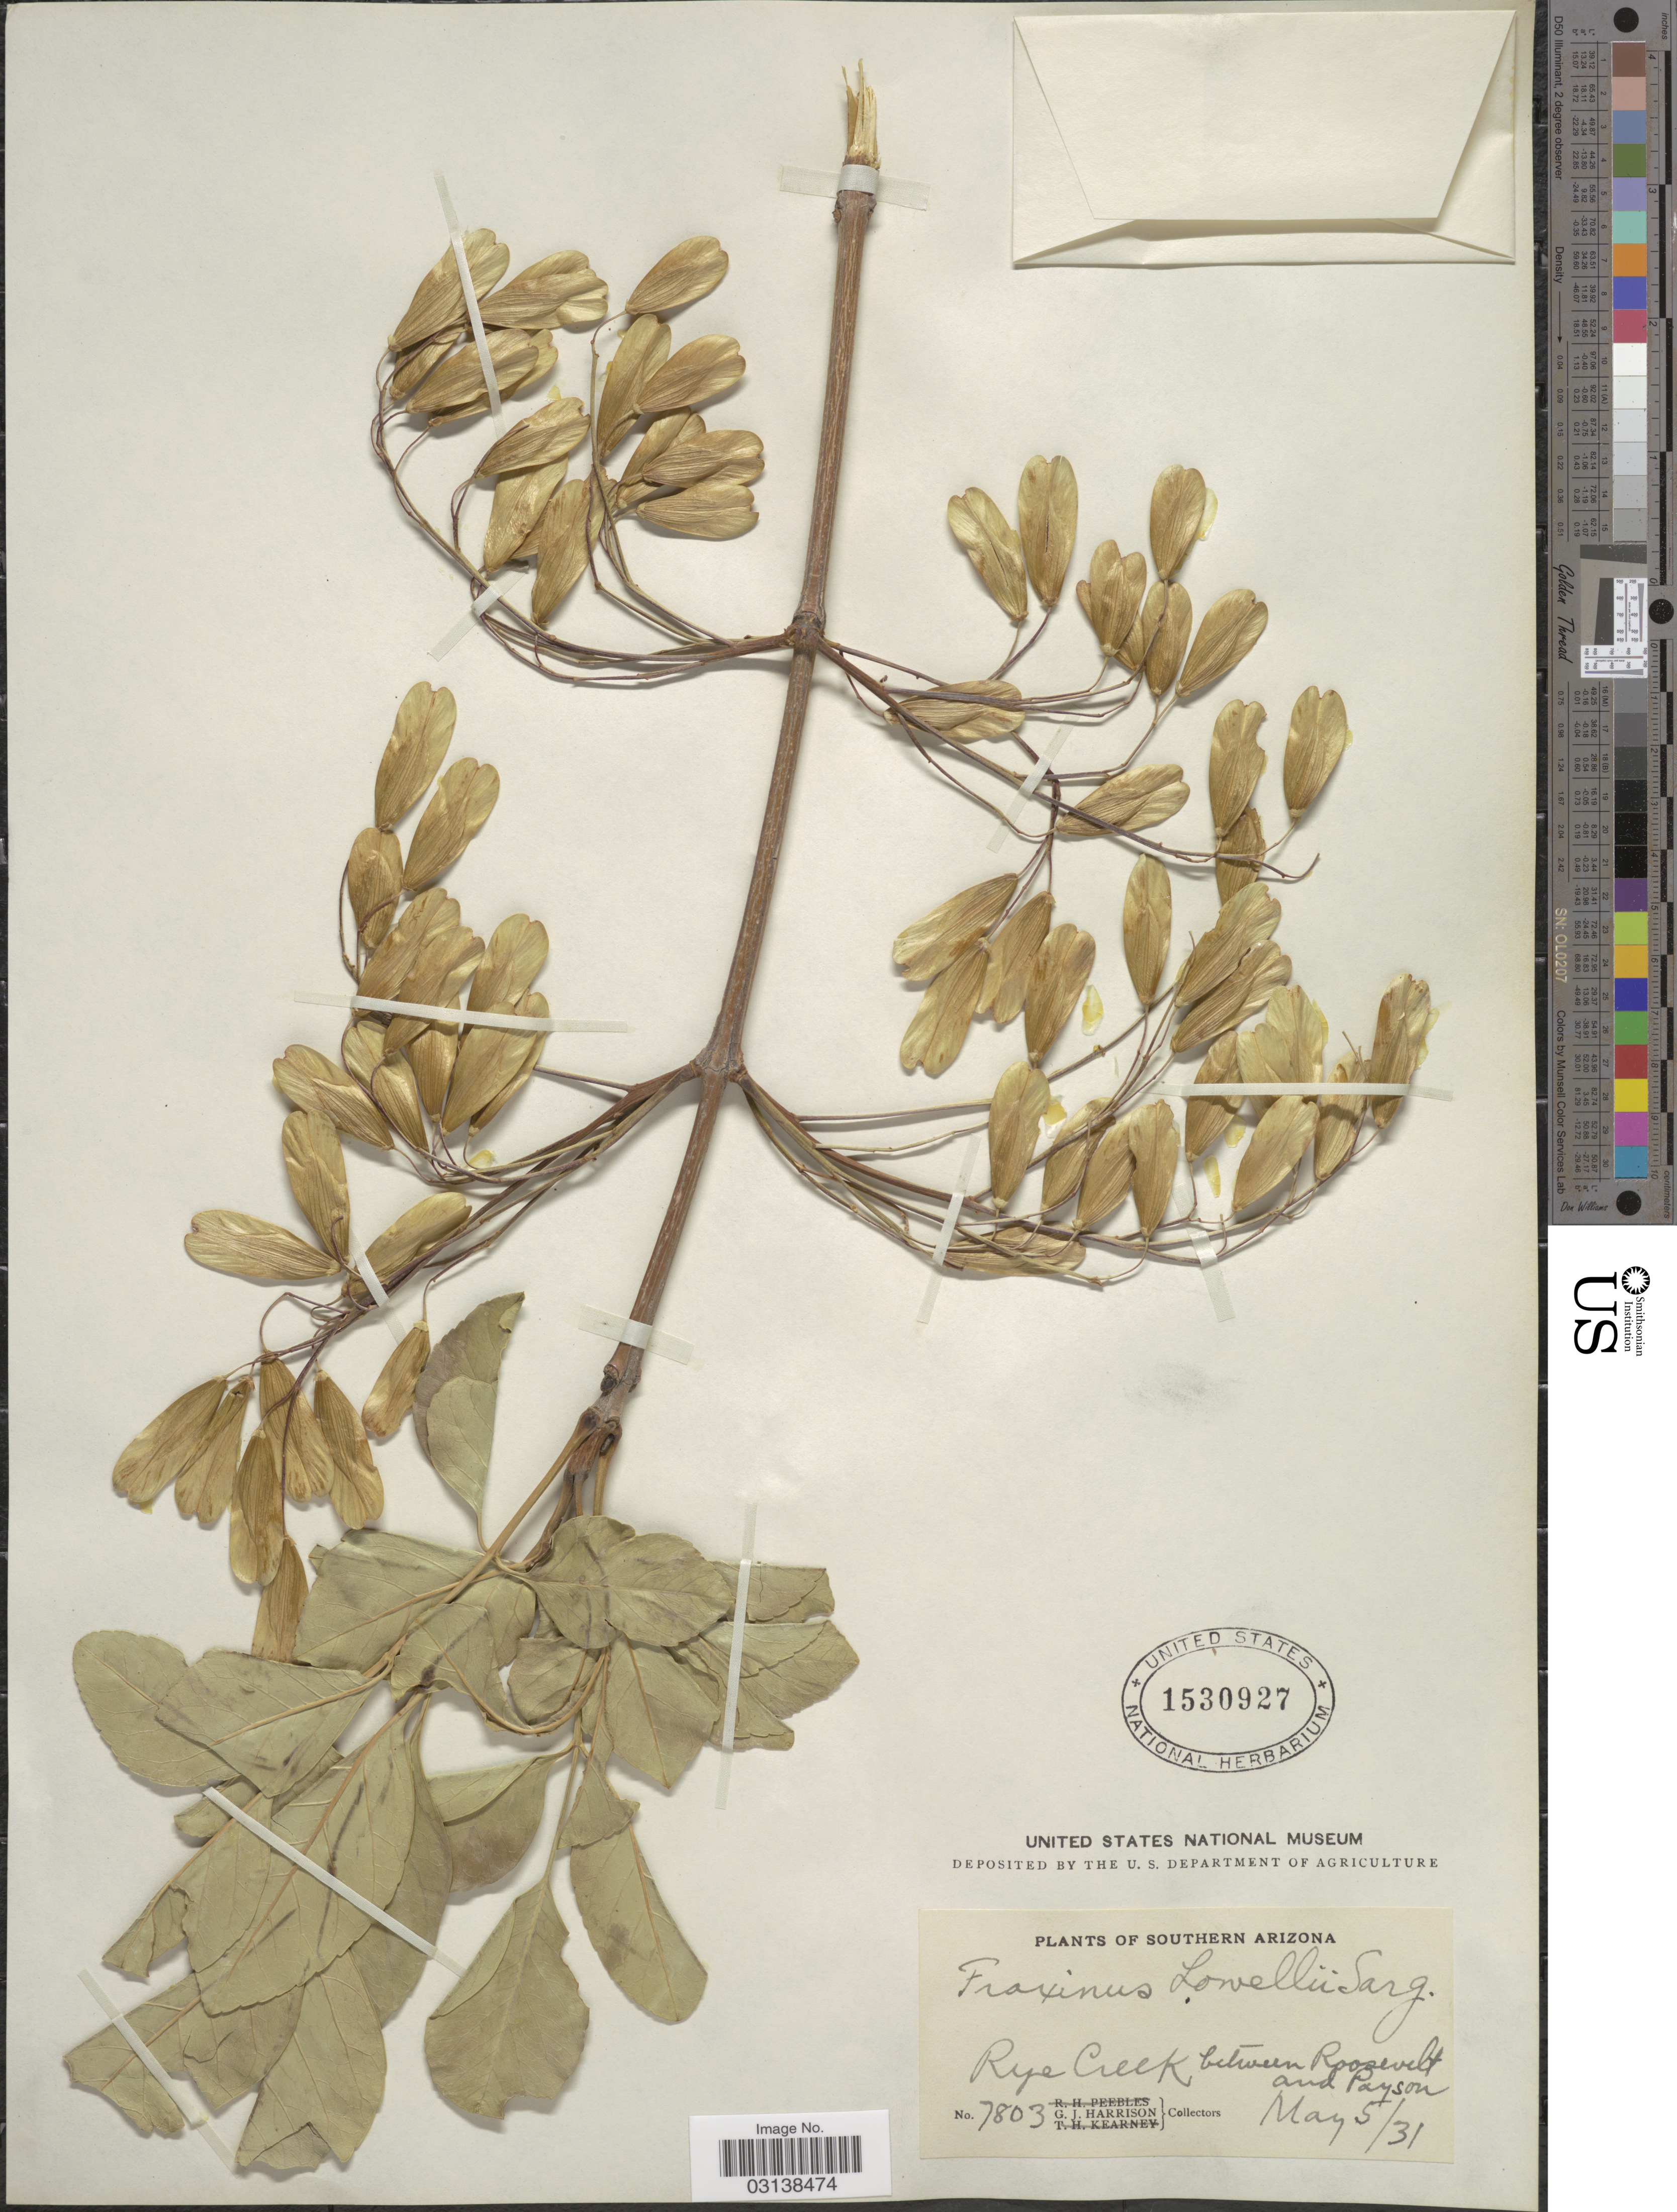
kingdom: Plantae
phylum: Tracheophyta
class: Magnoliopsida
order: Lamiales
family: Oleaceae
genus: Fraxinus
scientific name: Fraxinus anomala var. lowellii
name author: (Sarg. ex Rehder) Little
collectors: G. J. Harrison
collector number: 7803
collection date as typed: Transcribed d/m/y: 5/5/31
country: United States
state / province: Arizona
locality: Southern Arizona, Rye Creek between Roosevelt and Payson.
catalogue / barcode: US 1530927